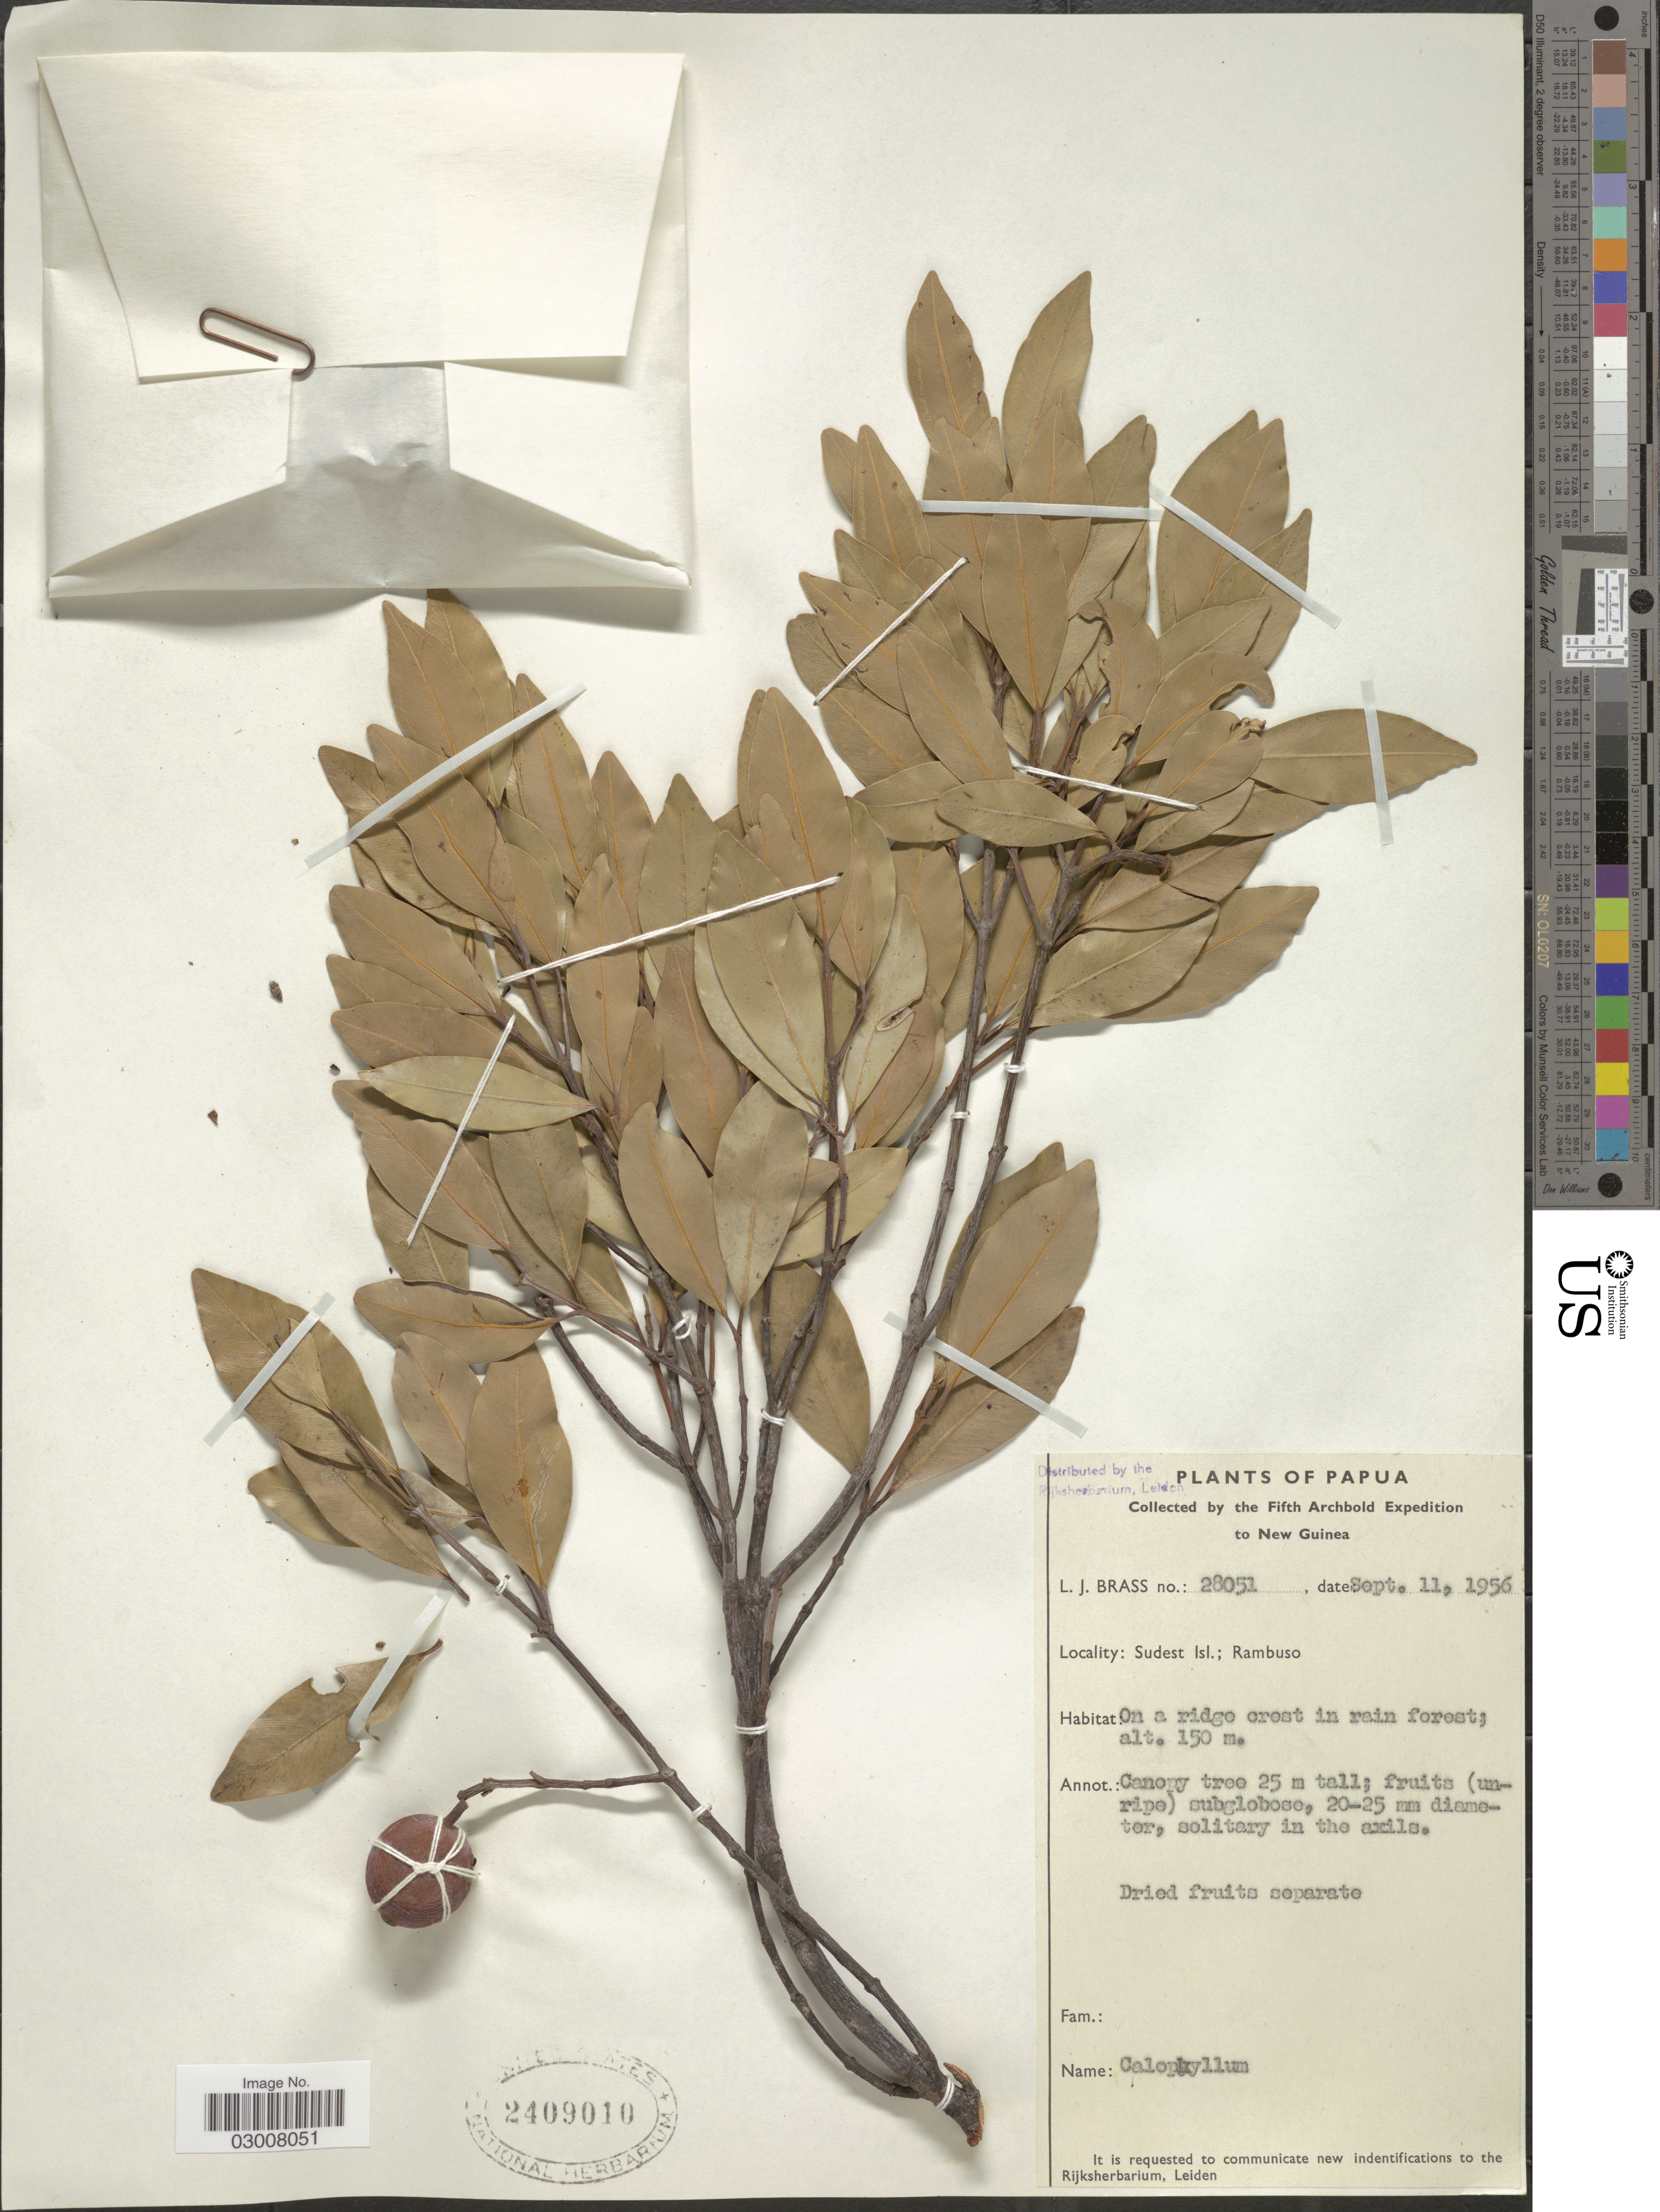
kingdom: Plantae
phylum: Tracheophyta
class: Magnoliopsida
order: Malpighiales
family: Calophyllaceae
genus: Calophyllum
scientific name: Calophyllum sp.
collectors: L. J. Brass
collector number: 28051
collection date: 1956-09-11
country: Papua New Guinea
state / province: Milne Bay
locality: Papua, New Guinea, Sudest Isl.; Rambuso.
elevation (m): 150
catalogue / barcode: US 2409010